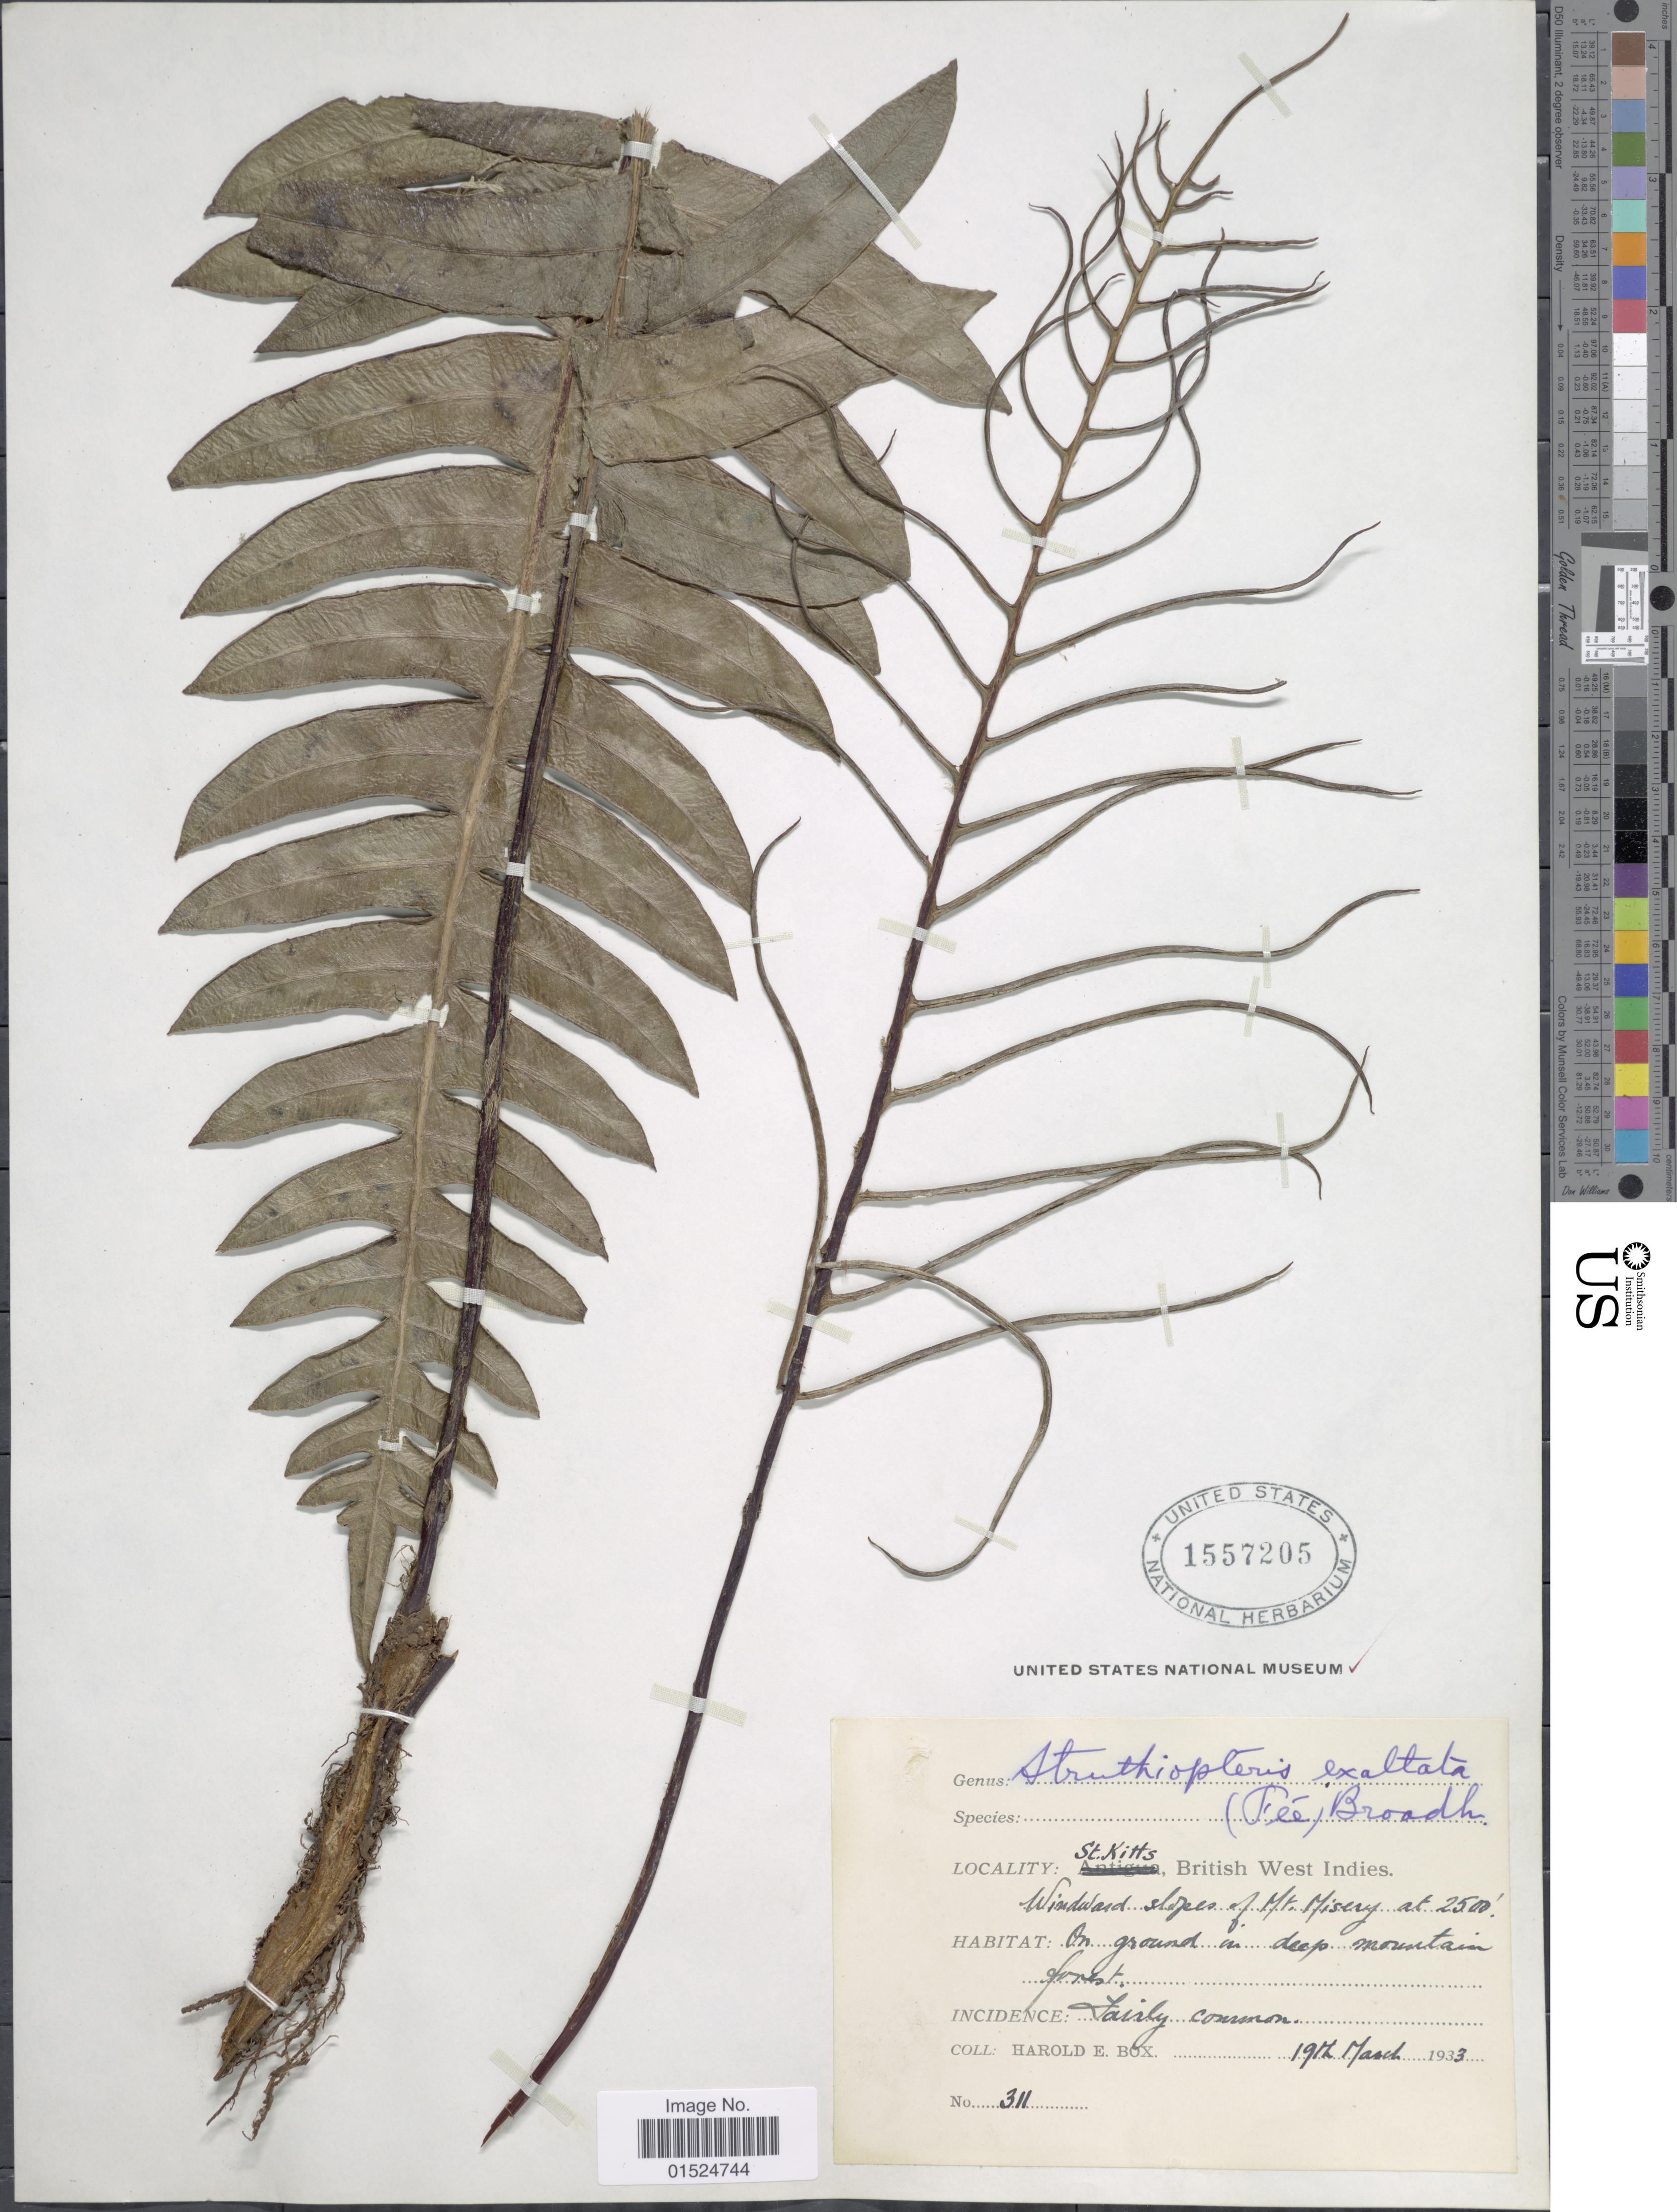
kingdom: Plantae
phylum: Tracheophyta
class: Polypodiopsida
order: Polypodiales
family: Blechnaceae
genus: Blechnum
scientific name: Blechnum exaltatum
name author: (Fée) Duek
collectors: H. E. Box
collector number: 311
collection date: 1933-03-19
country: St. Christopher-Nevis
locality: St. Kitts, British West Indies, Windward slopes of Mt. Misery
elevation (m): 762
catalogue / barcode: US 1557205